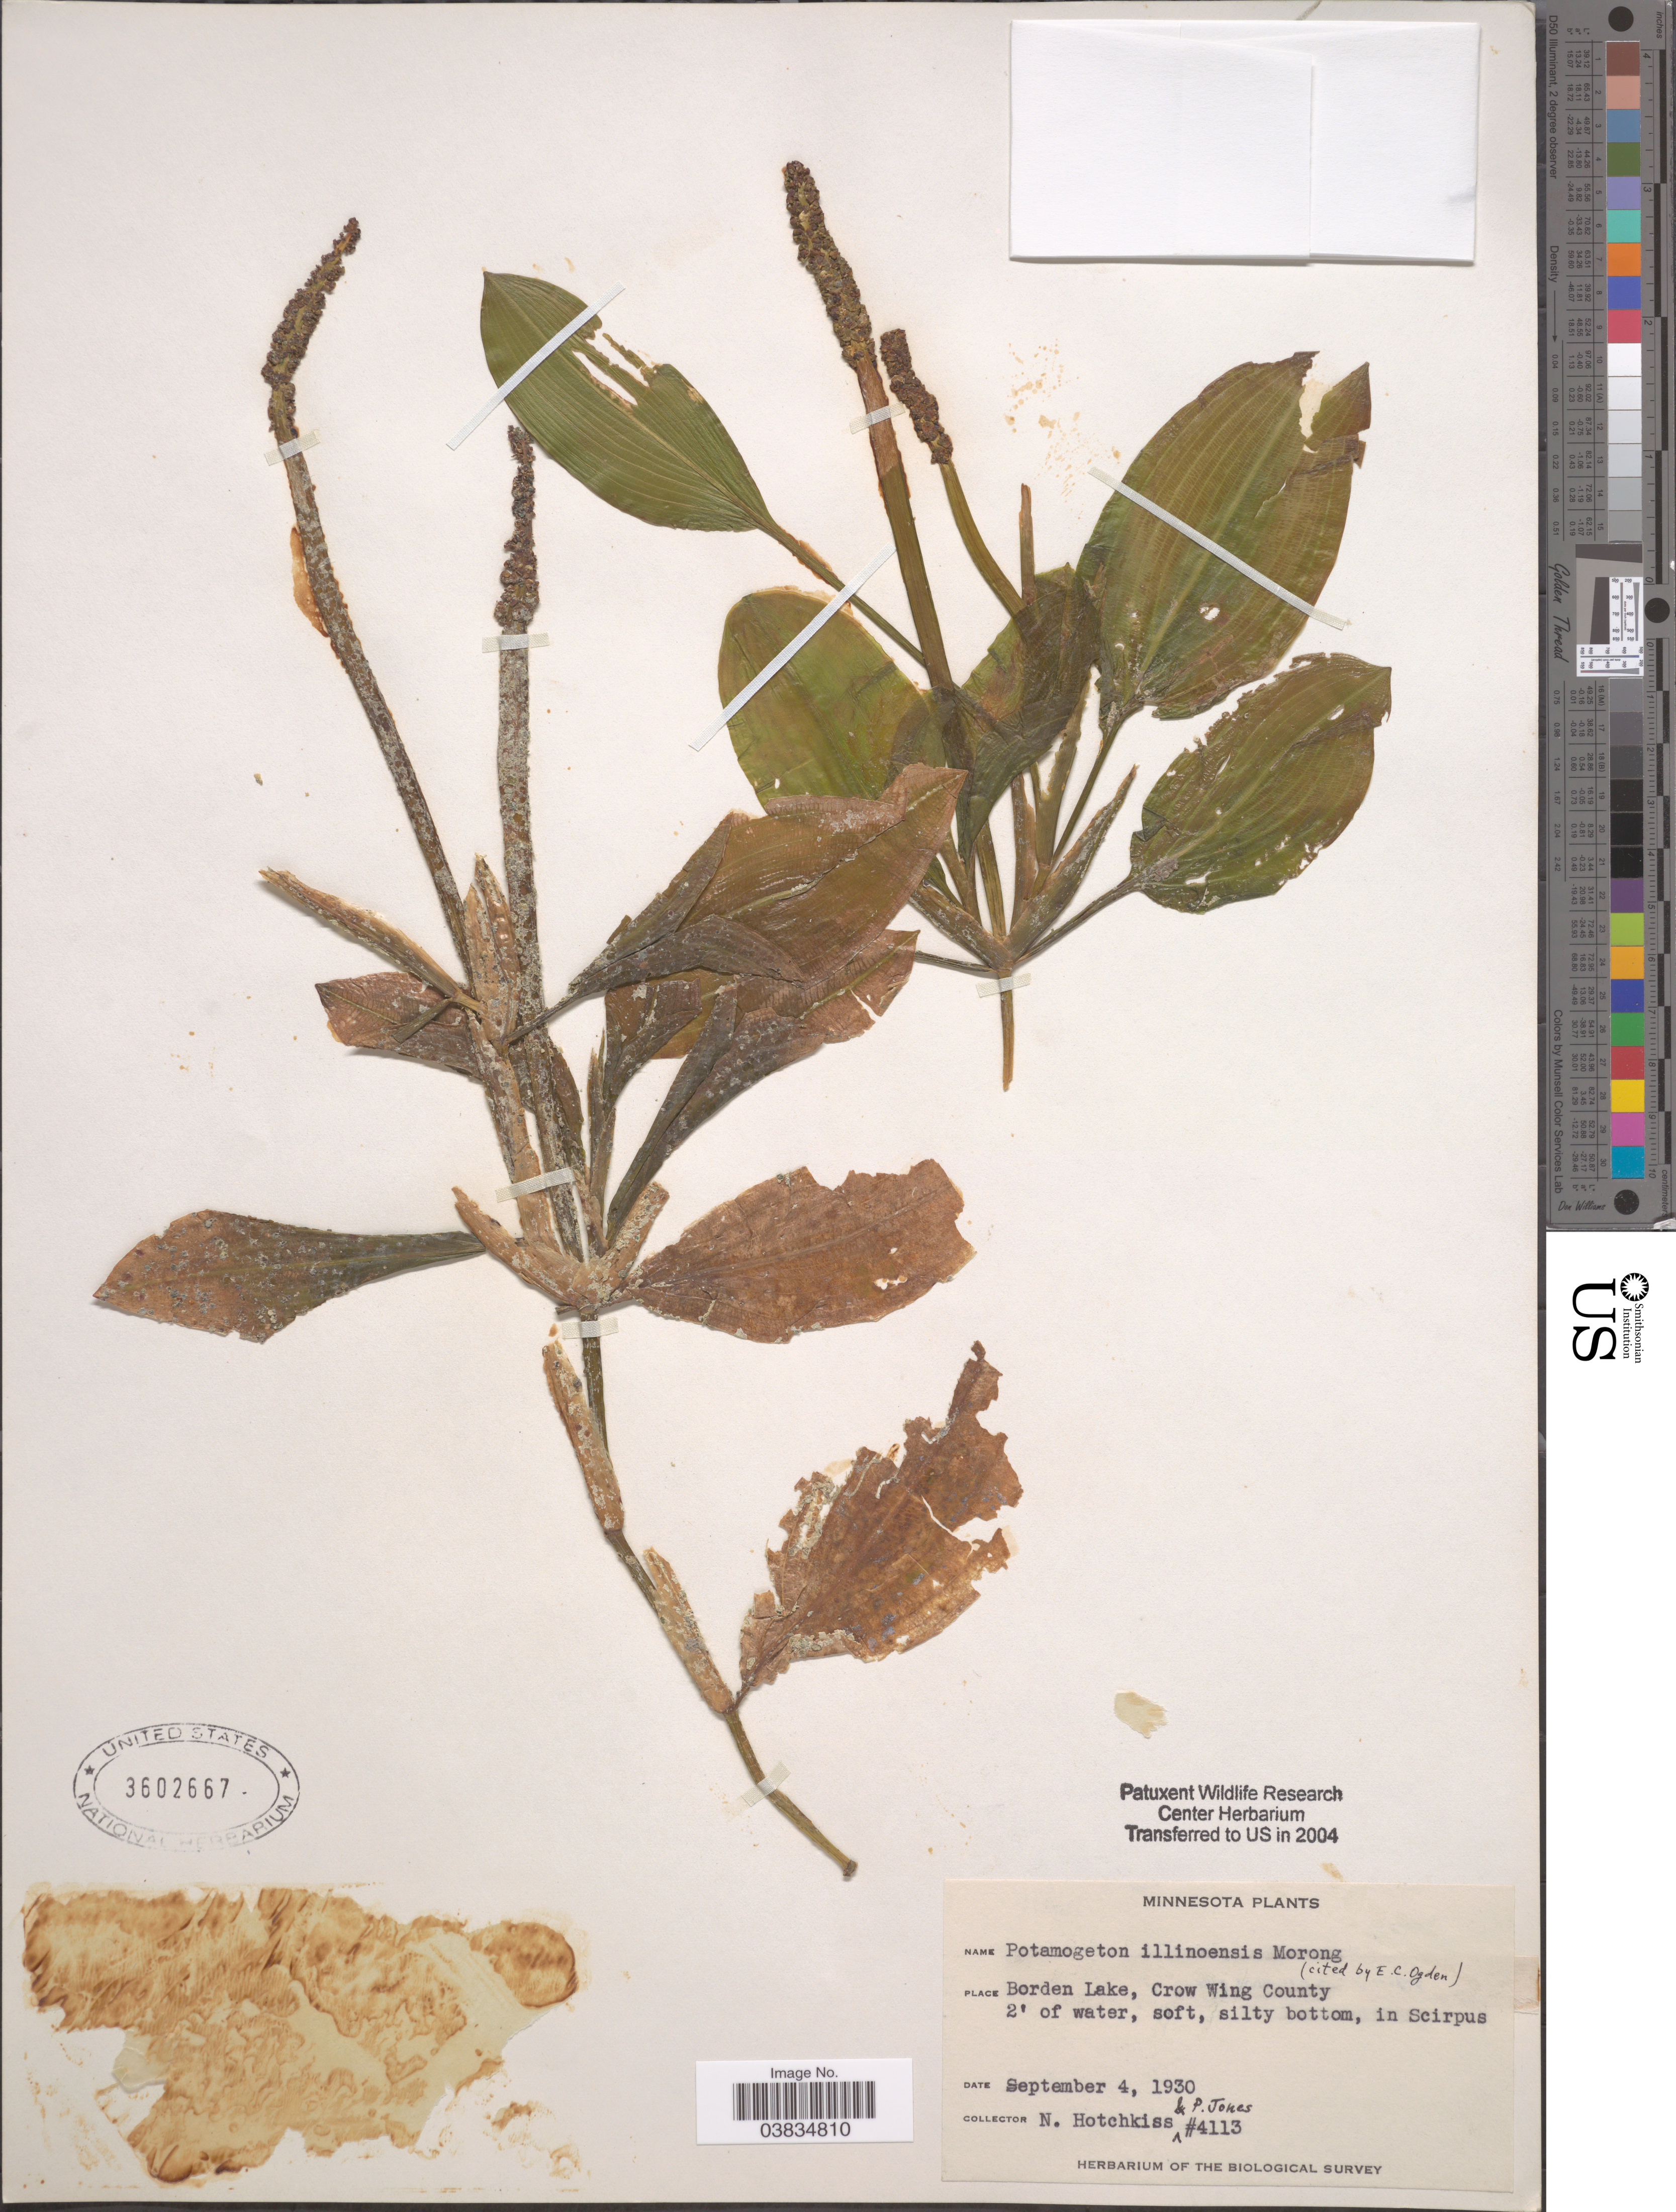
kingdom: Plantae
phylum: Tracheophyta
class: Liliopsida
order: Alismatales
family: Potamogetonaceae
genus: Potamogeton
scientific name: Potamogeton illinoensis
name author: Morong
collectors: N. Hotchkiss & P. Jones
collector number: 4113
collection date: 1930-09-04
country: United States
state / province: Minnesota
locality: Borden Lake, Crow Wing County. In Scirpus.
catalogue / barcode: US 3602667